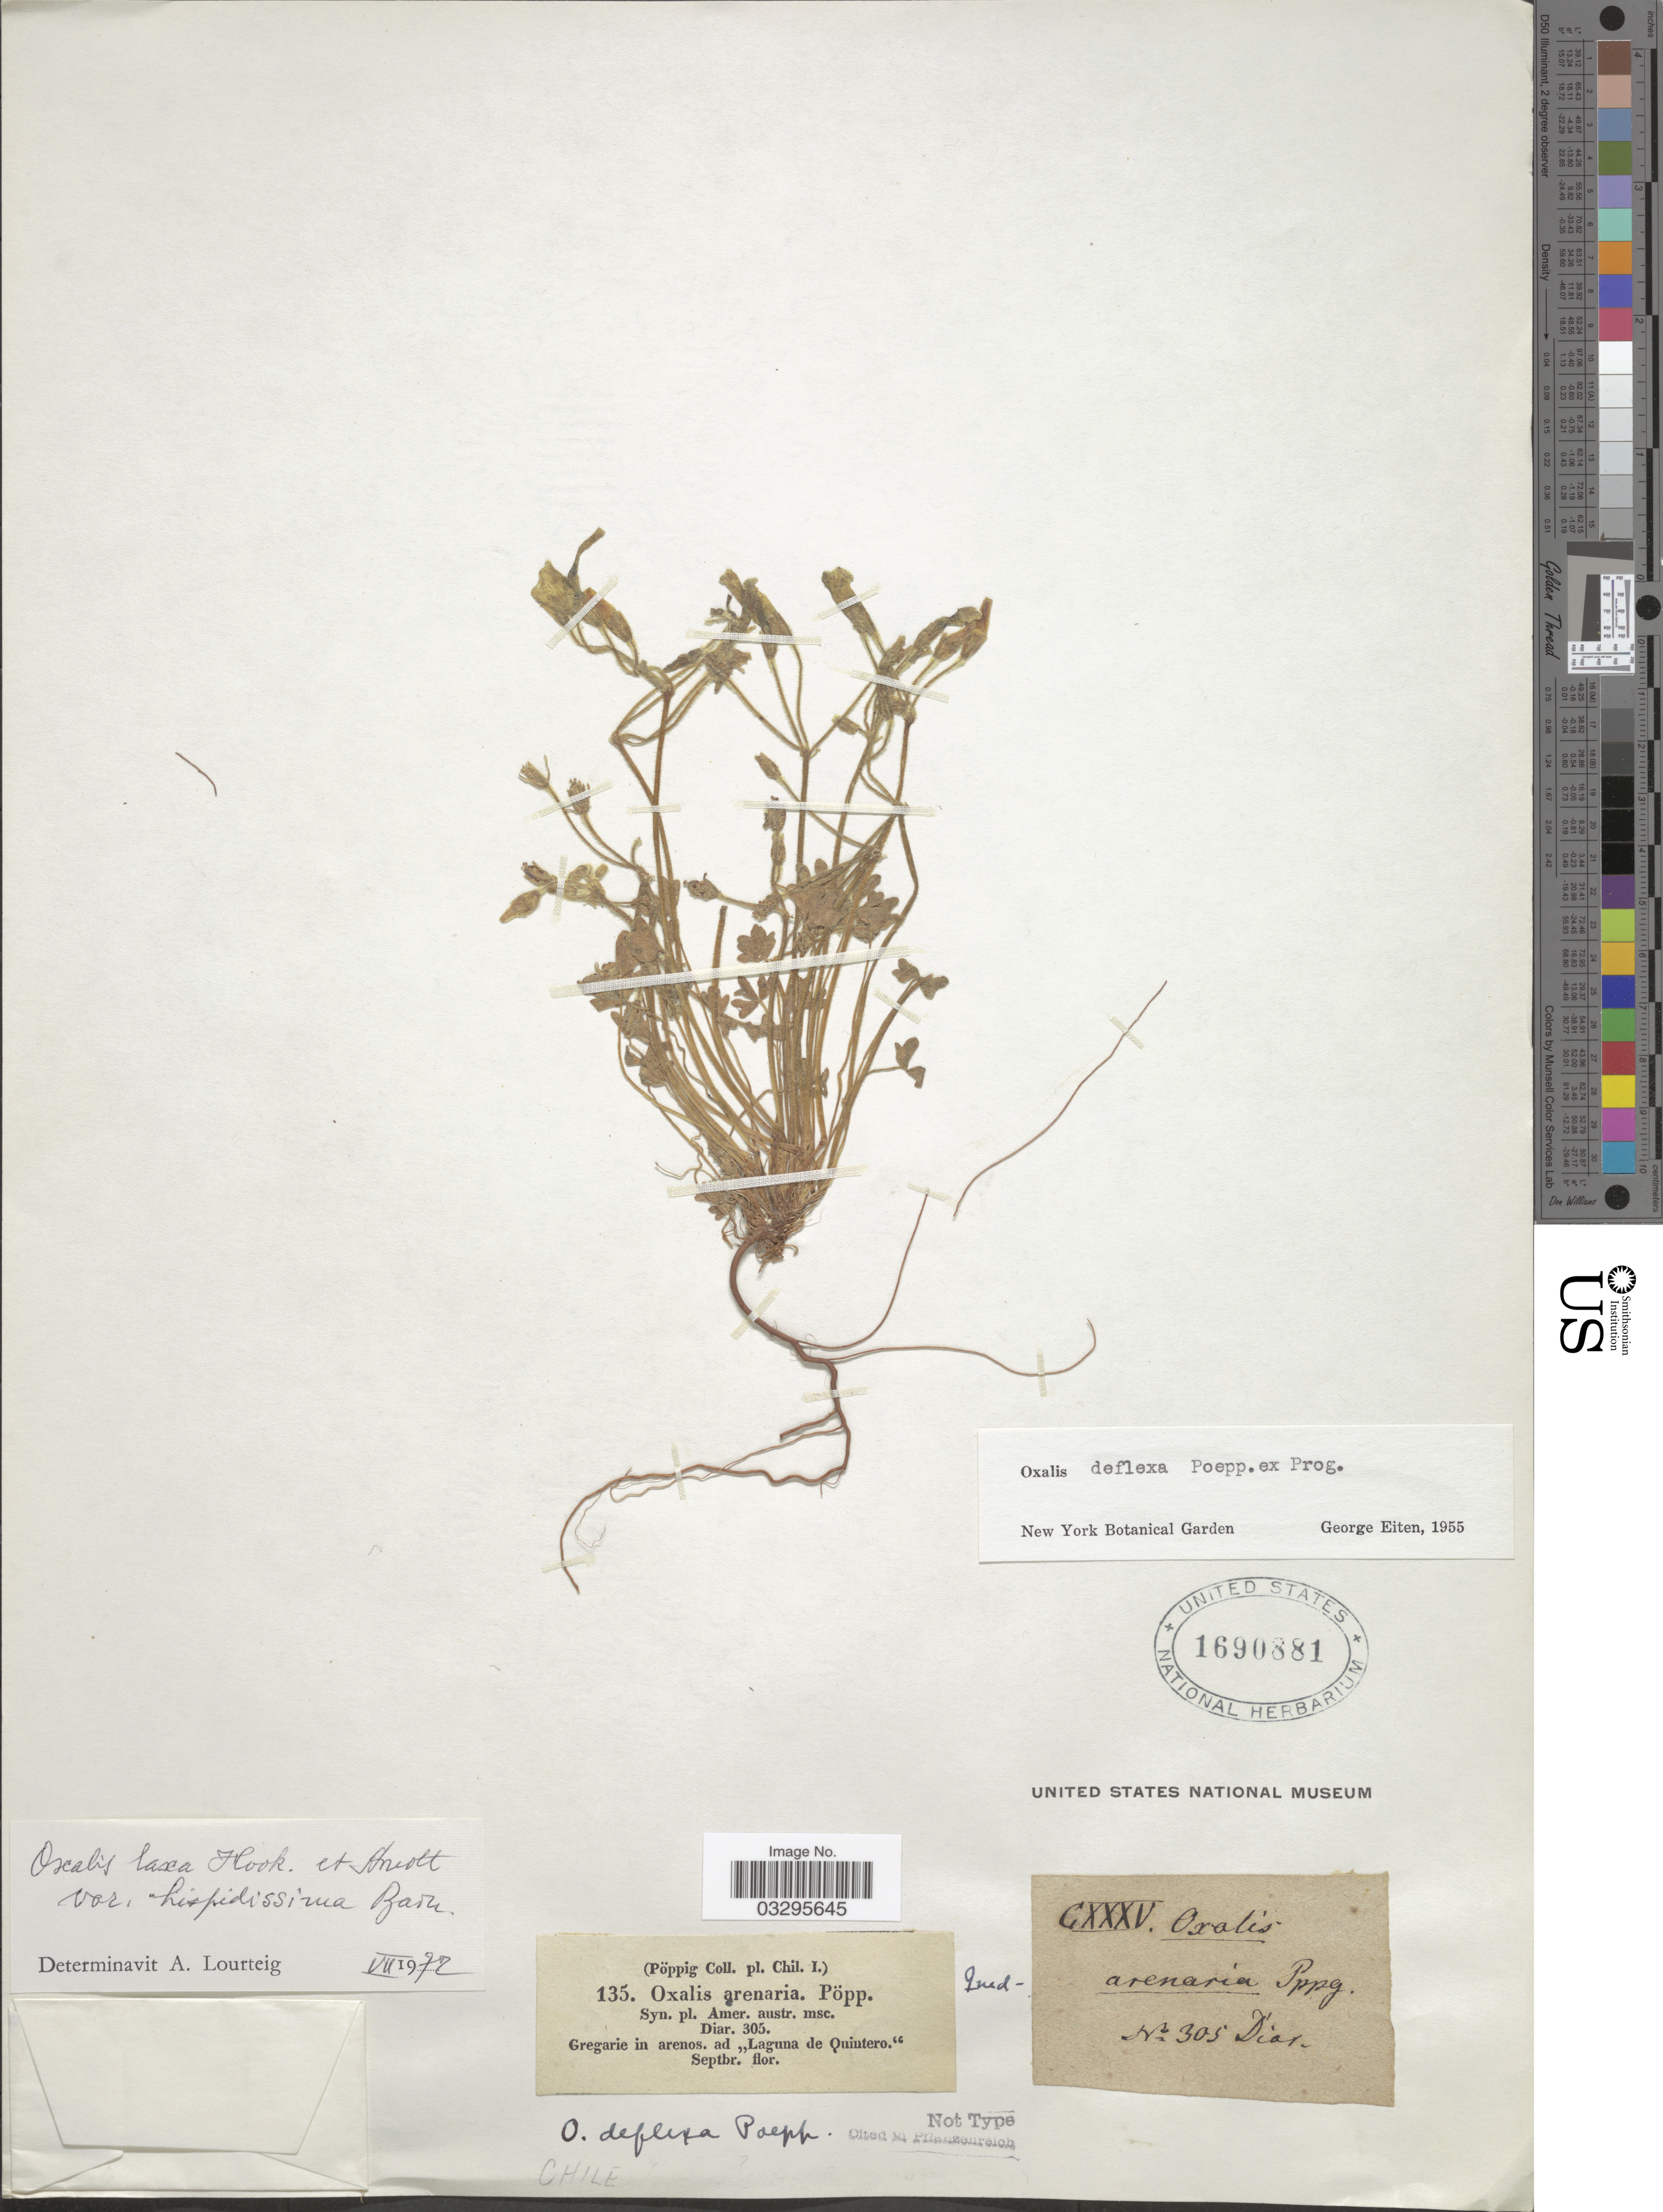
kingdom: Plantae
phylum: Tracheophyta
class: Magnoliopsida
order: Oxalidales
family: Oxalidaceae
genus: Oxalis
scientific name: Oxalis laxa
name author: Hook. & Arn.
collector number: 305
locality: Gregarie in arenos. ad "Laguna de Quintero".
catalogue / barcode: US 1690881